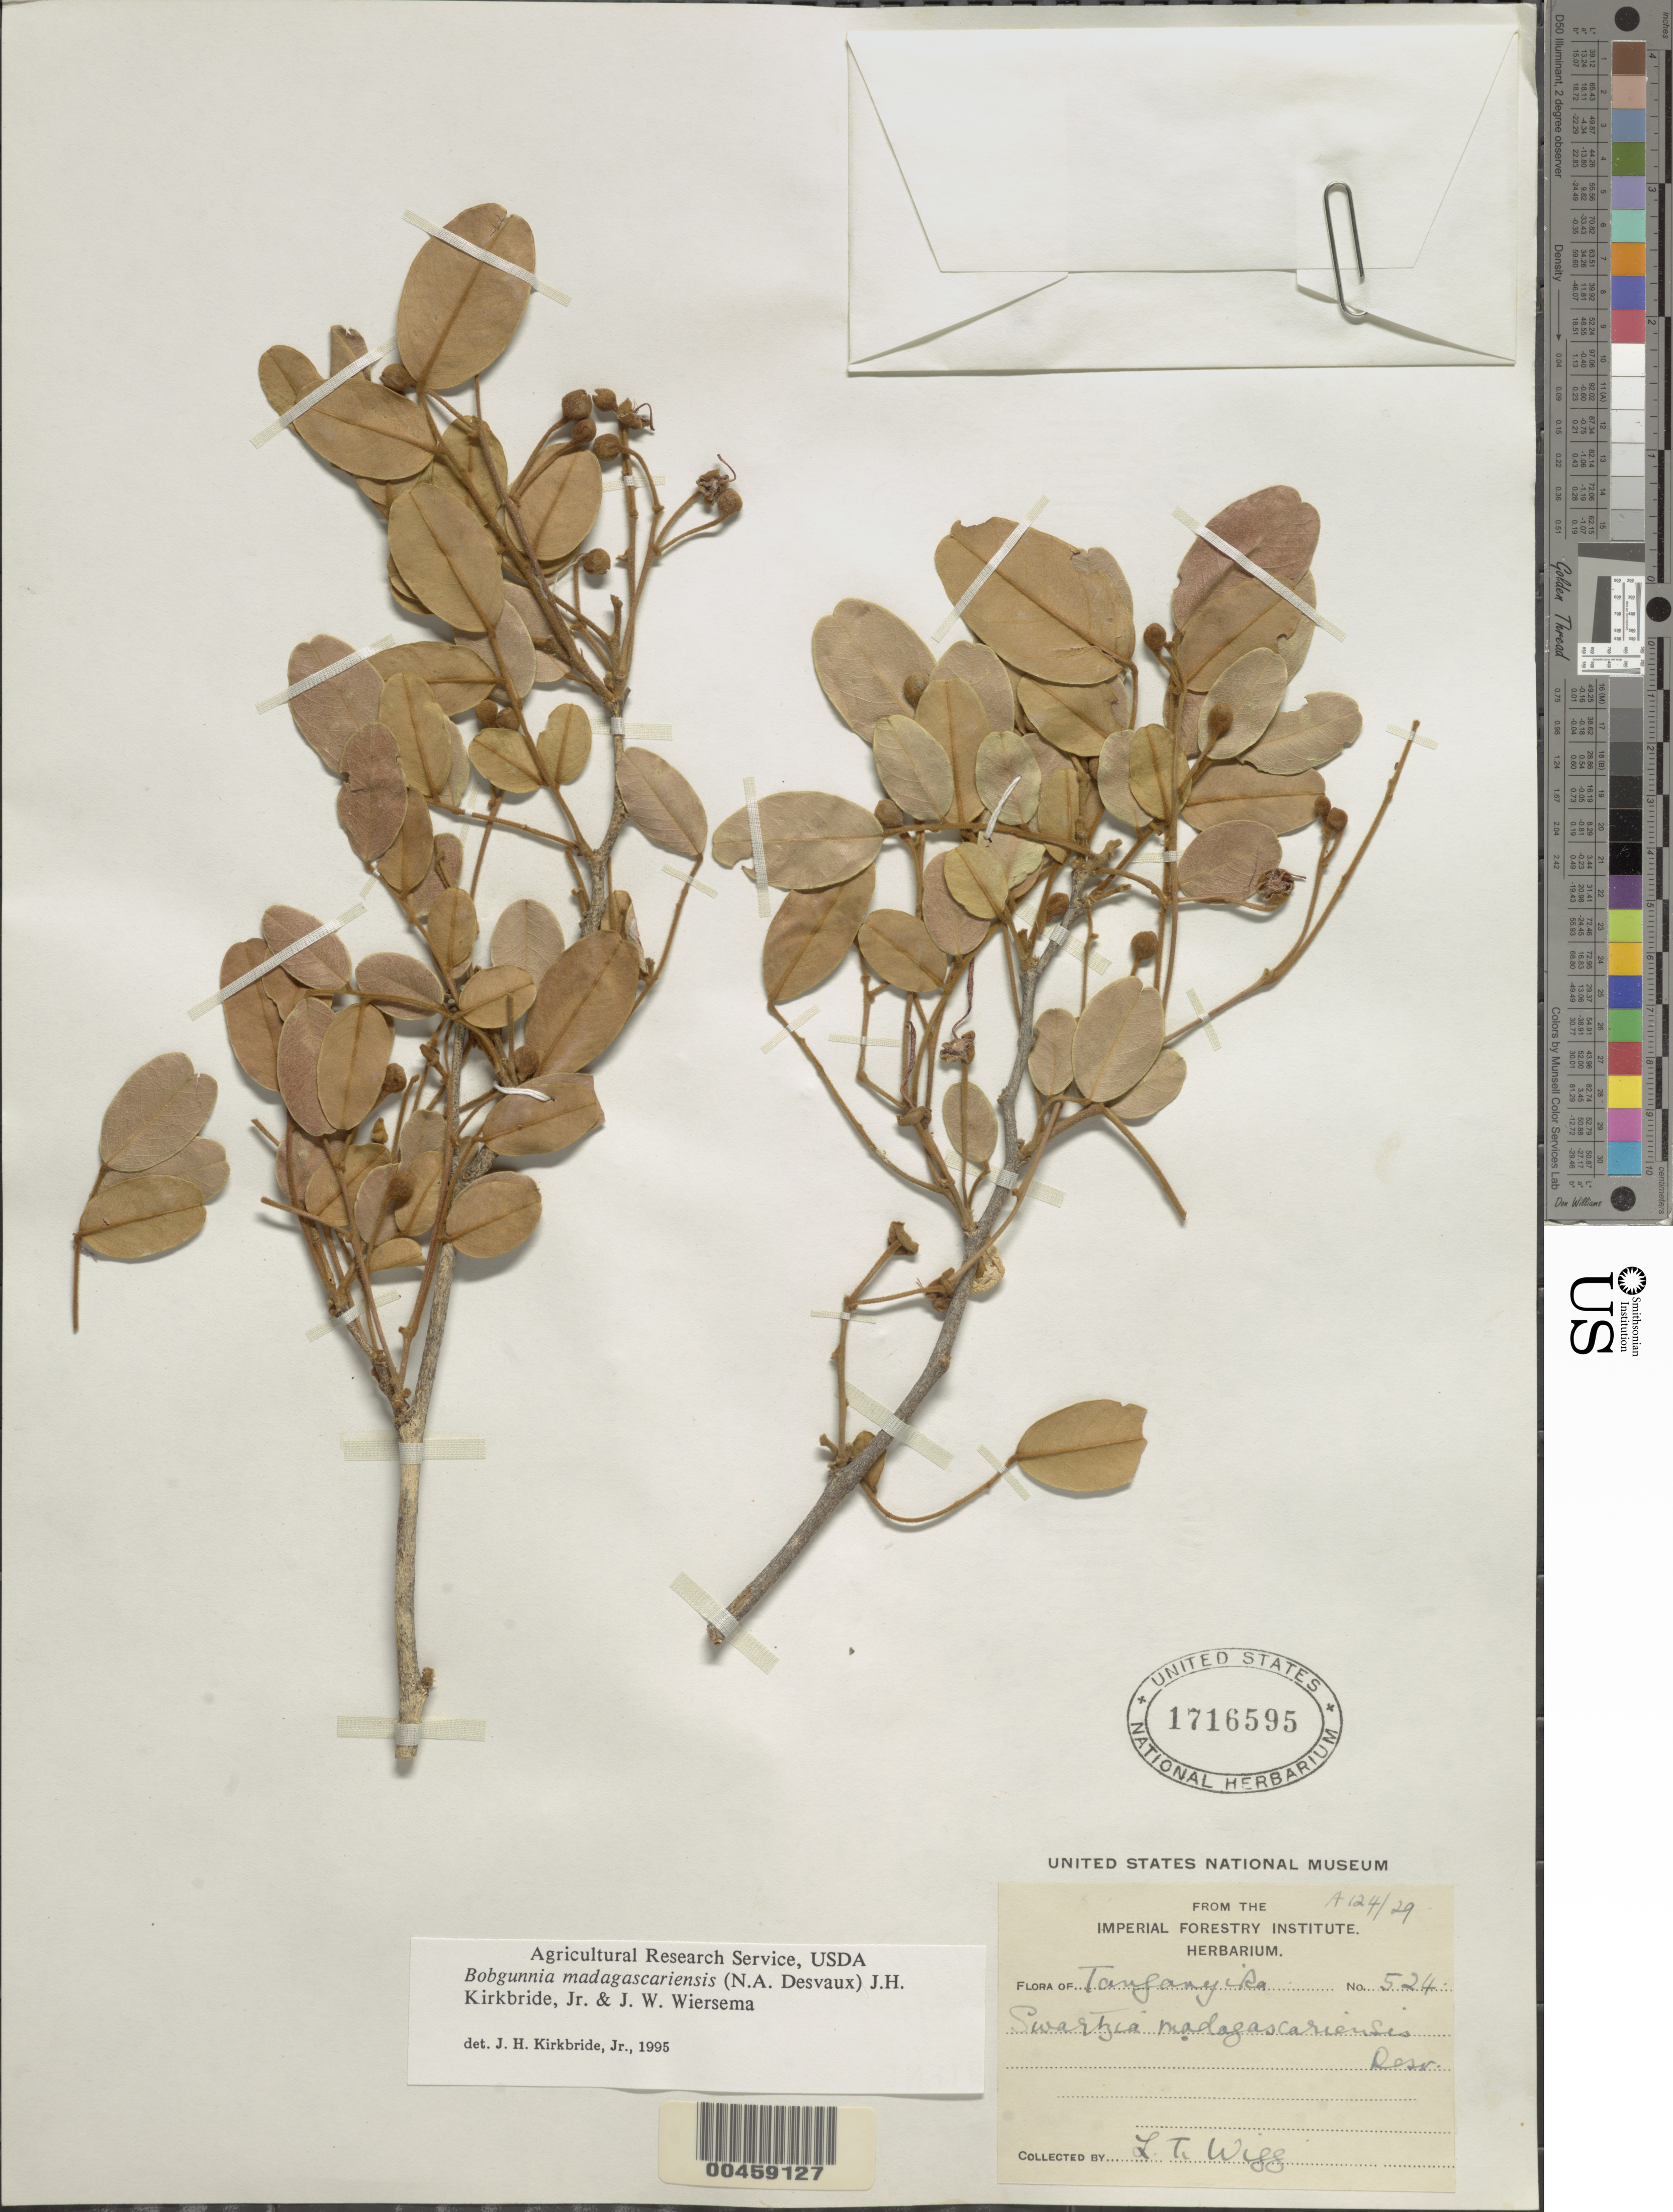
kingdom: Plantae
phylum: Tracheophyta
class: Magnoliopsida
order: Fabales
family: Fabaceae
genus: Bobgunnia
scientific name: Bobgunnia madagascarensis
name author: (Desv.) J.H. Kirkbr. & Wiersema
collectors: L. Wigg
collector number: A124/29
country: Tanzania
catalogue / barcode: US 1716595